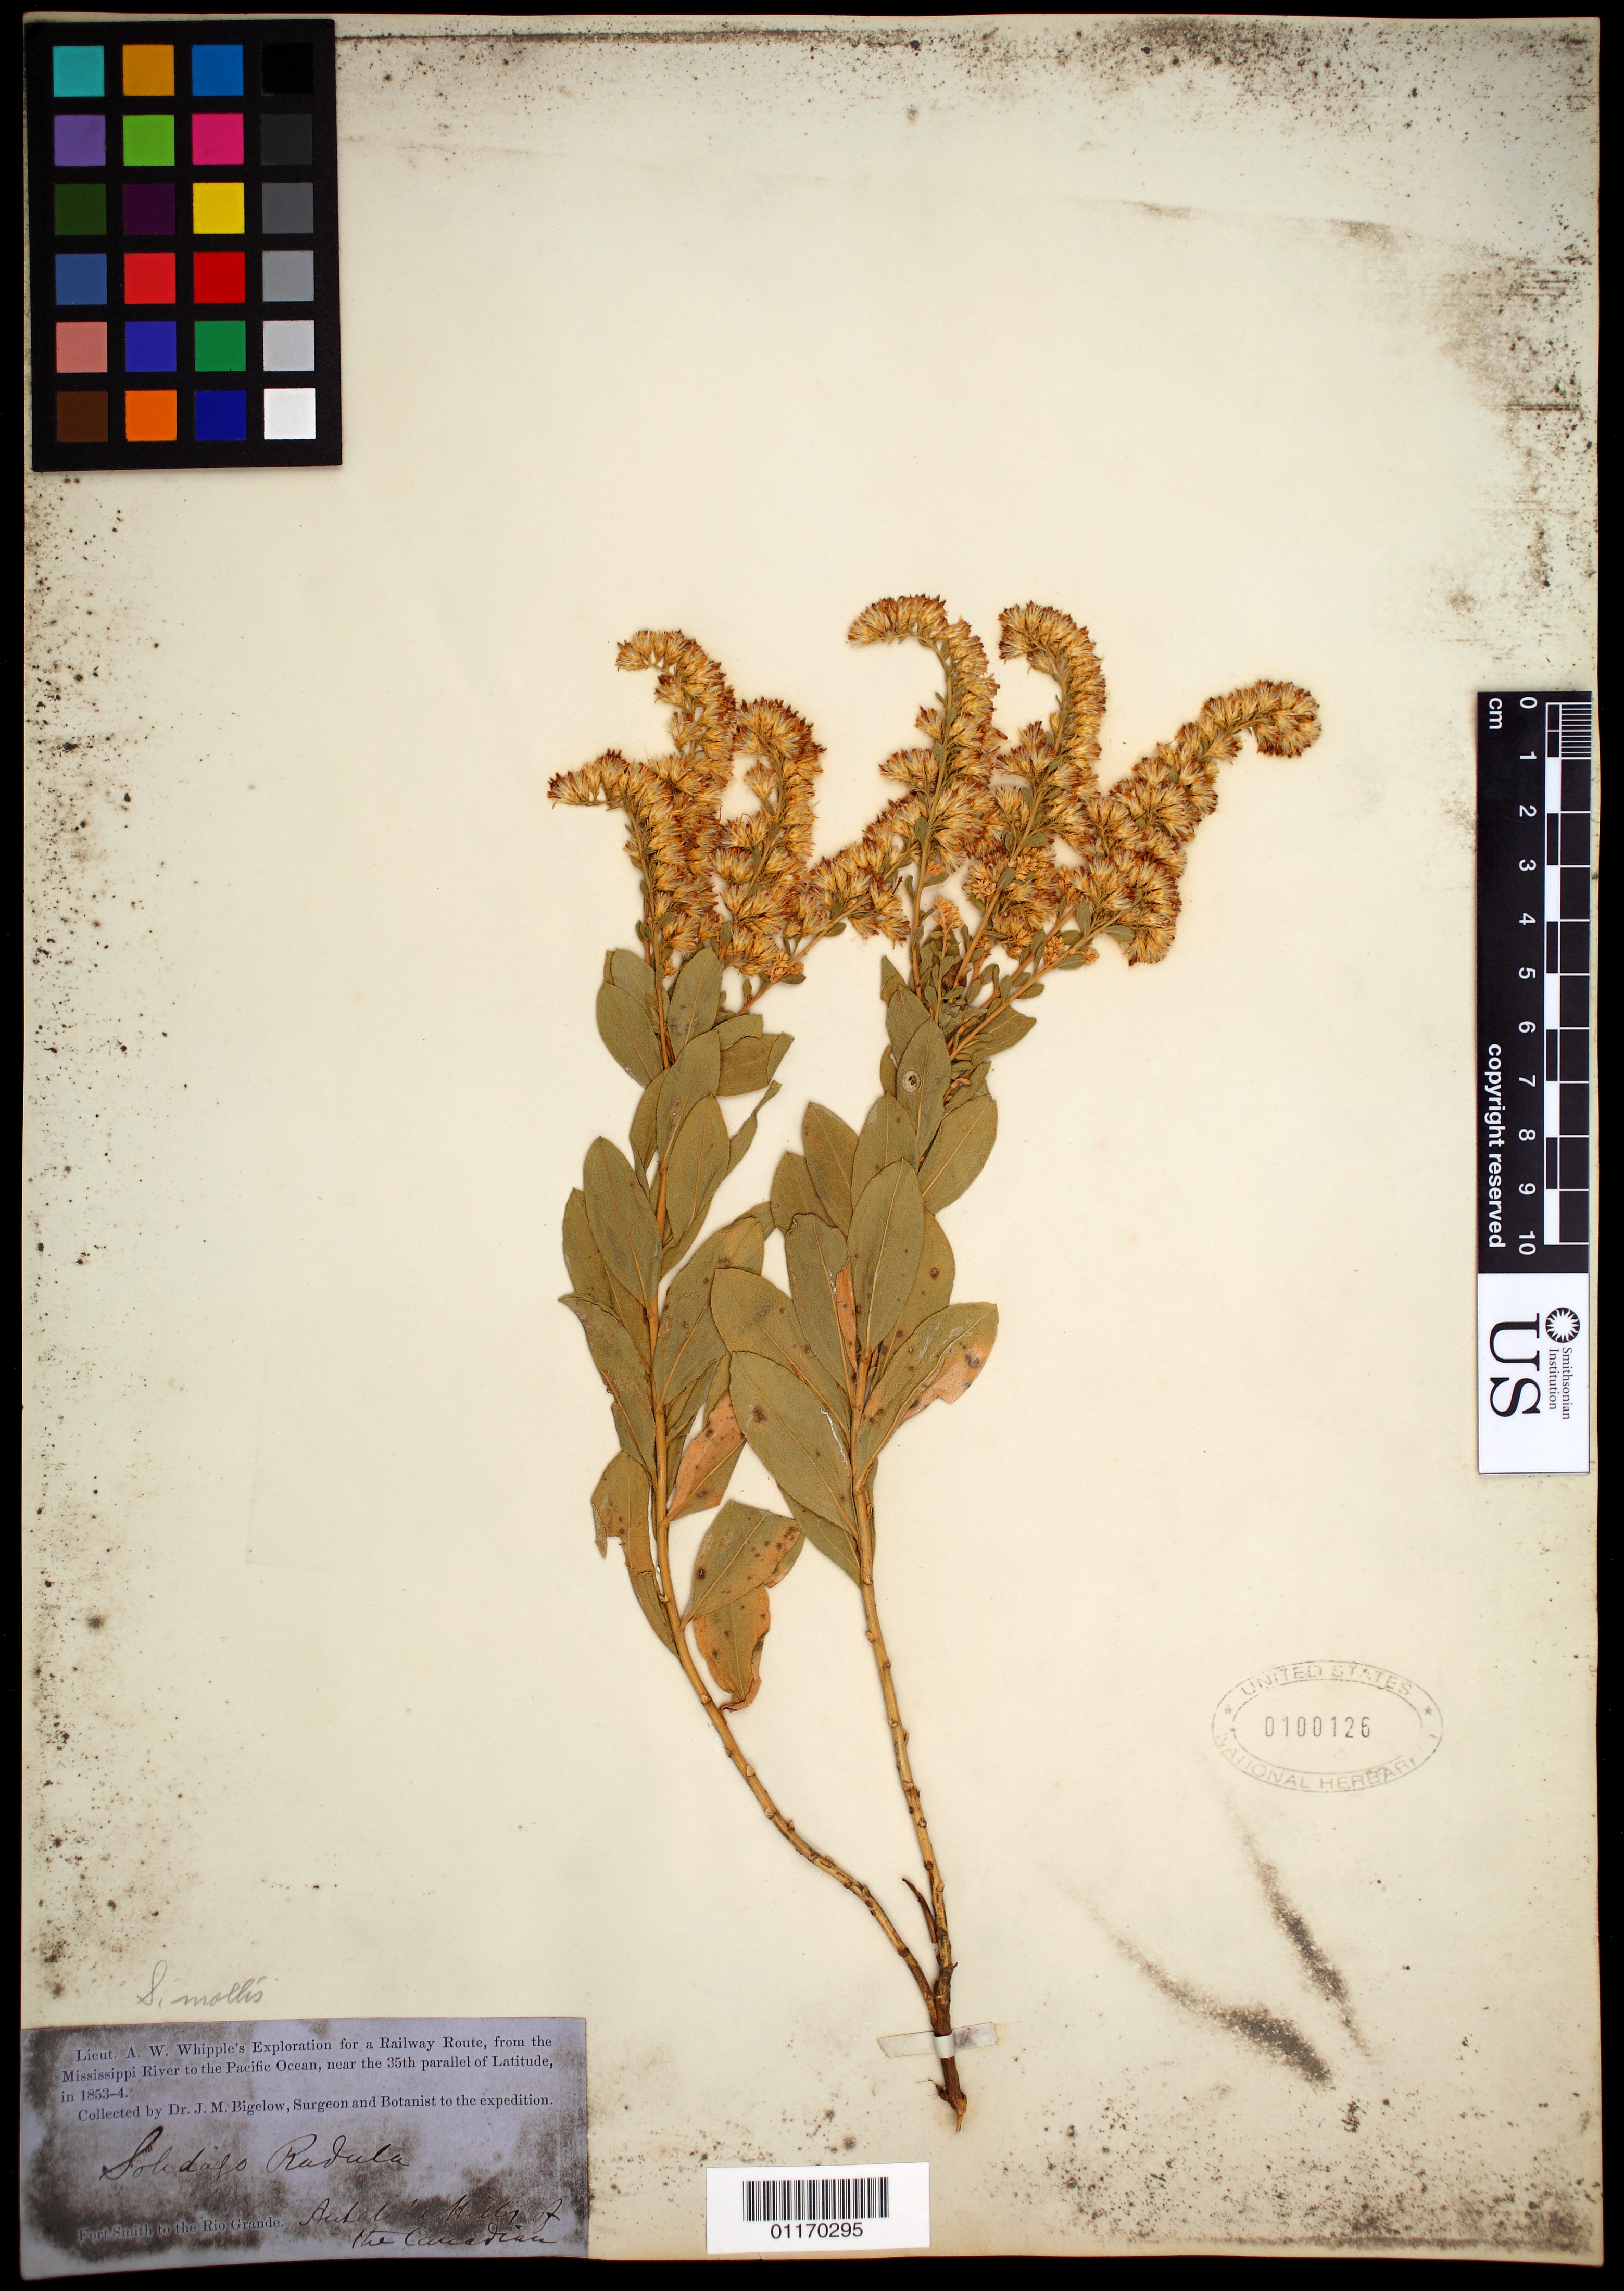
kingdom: Plantae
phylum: Tracheophyta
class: Magnoliopsida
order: Asterales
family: Asteraceae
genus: Solidago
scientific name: Solidago mollis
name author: Bartl.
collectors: J. M. Bigelow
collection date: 1853/1854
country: United States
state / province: Oklahoma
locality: Antelope hills, Canadian River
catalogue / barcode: US 100126